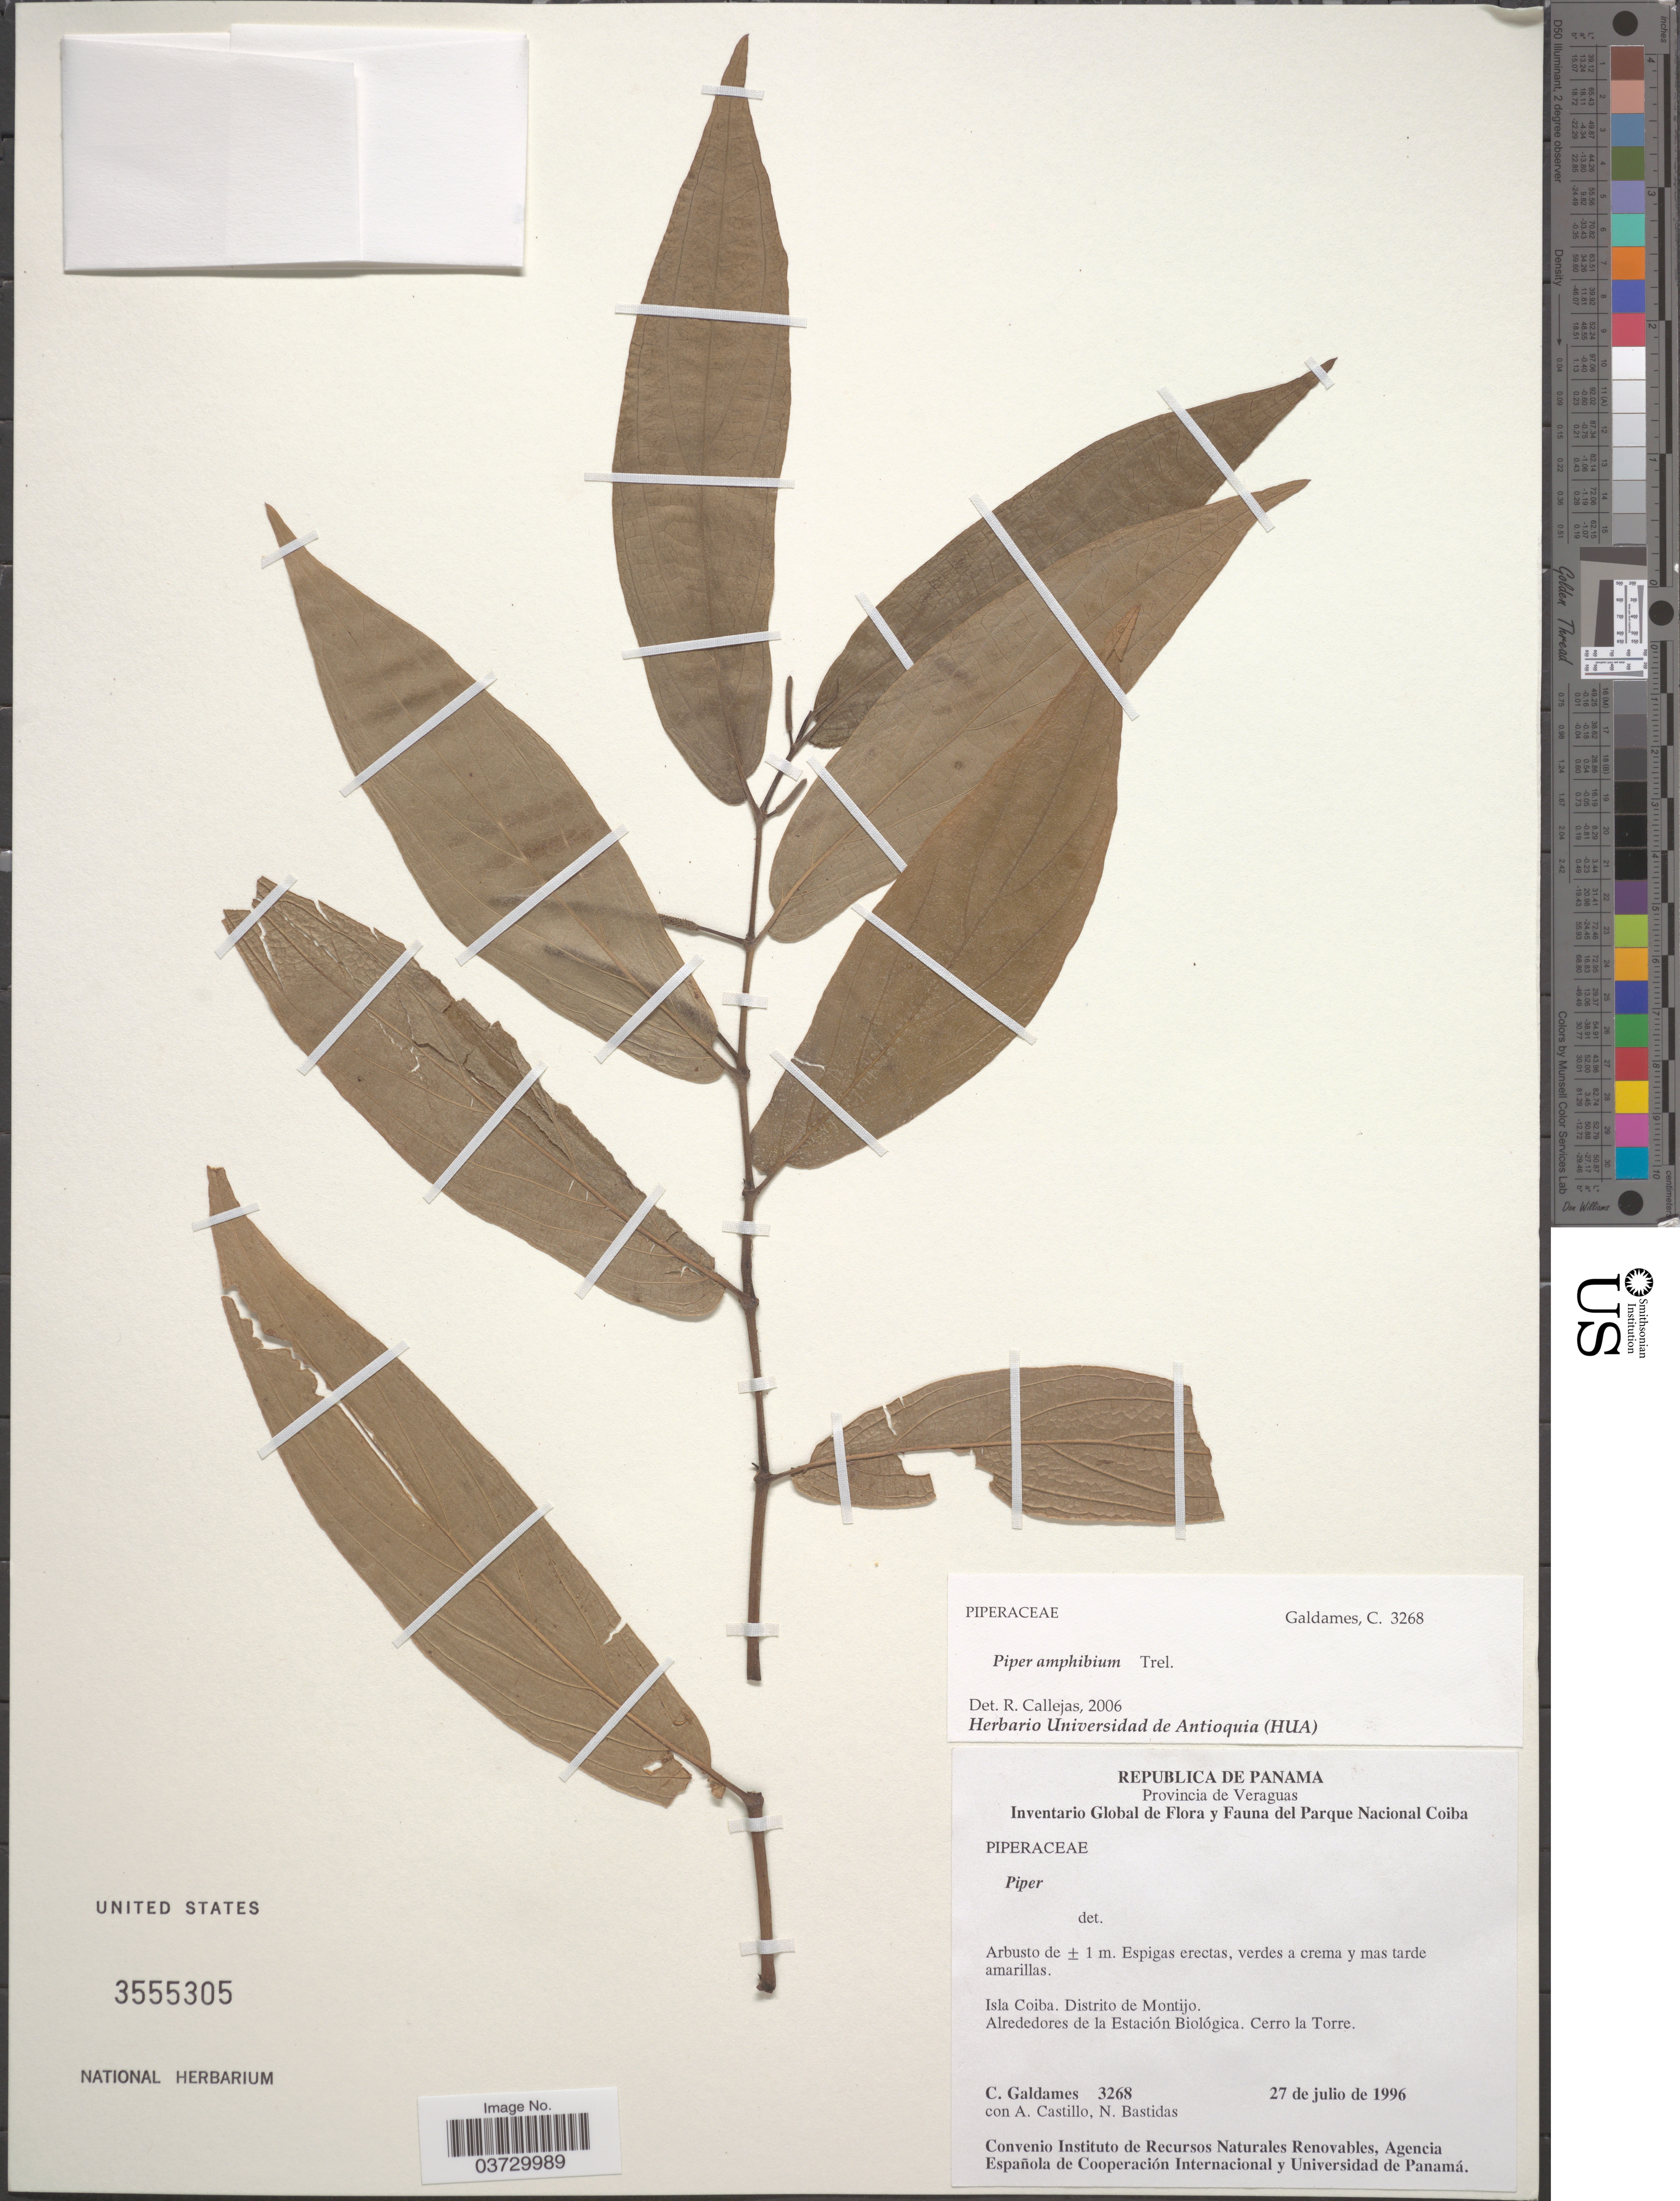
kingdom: Plantae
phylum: Tracheophyta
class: Magnoliopsida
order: Piperales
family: Piperaceae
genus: Piper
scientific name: Piper amphibium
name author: Trel. in Woodson & Schery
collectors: C. Galdames, A. Castillo & N. Bastidas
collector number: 3268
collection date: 1996-07-27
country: Panama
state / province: Veraguas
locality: Isla Coiba. Distrito de Montijo. Alrededores de la Estación Biológica. Cerro la Torre.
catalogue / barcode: US 3555305